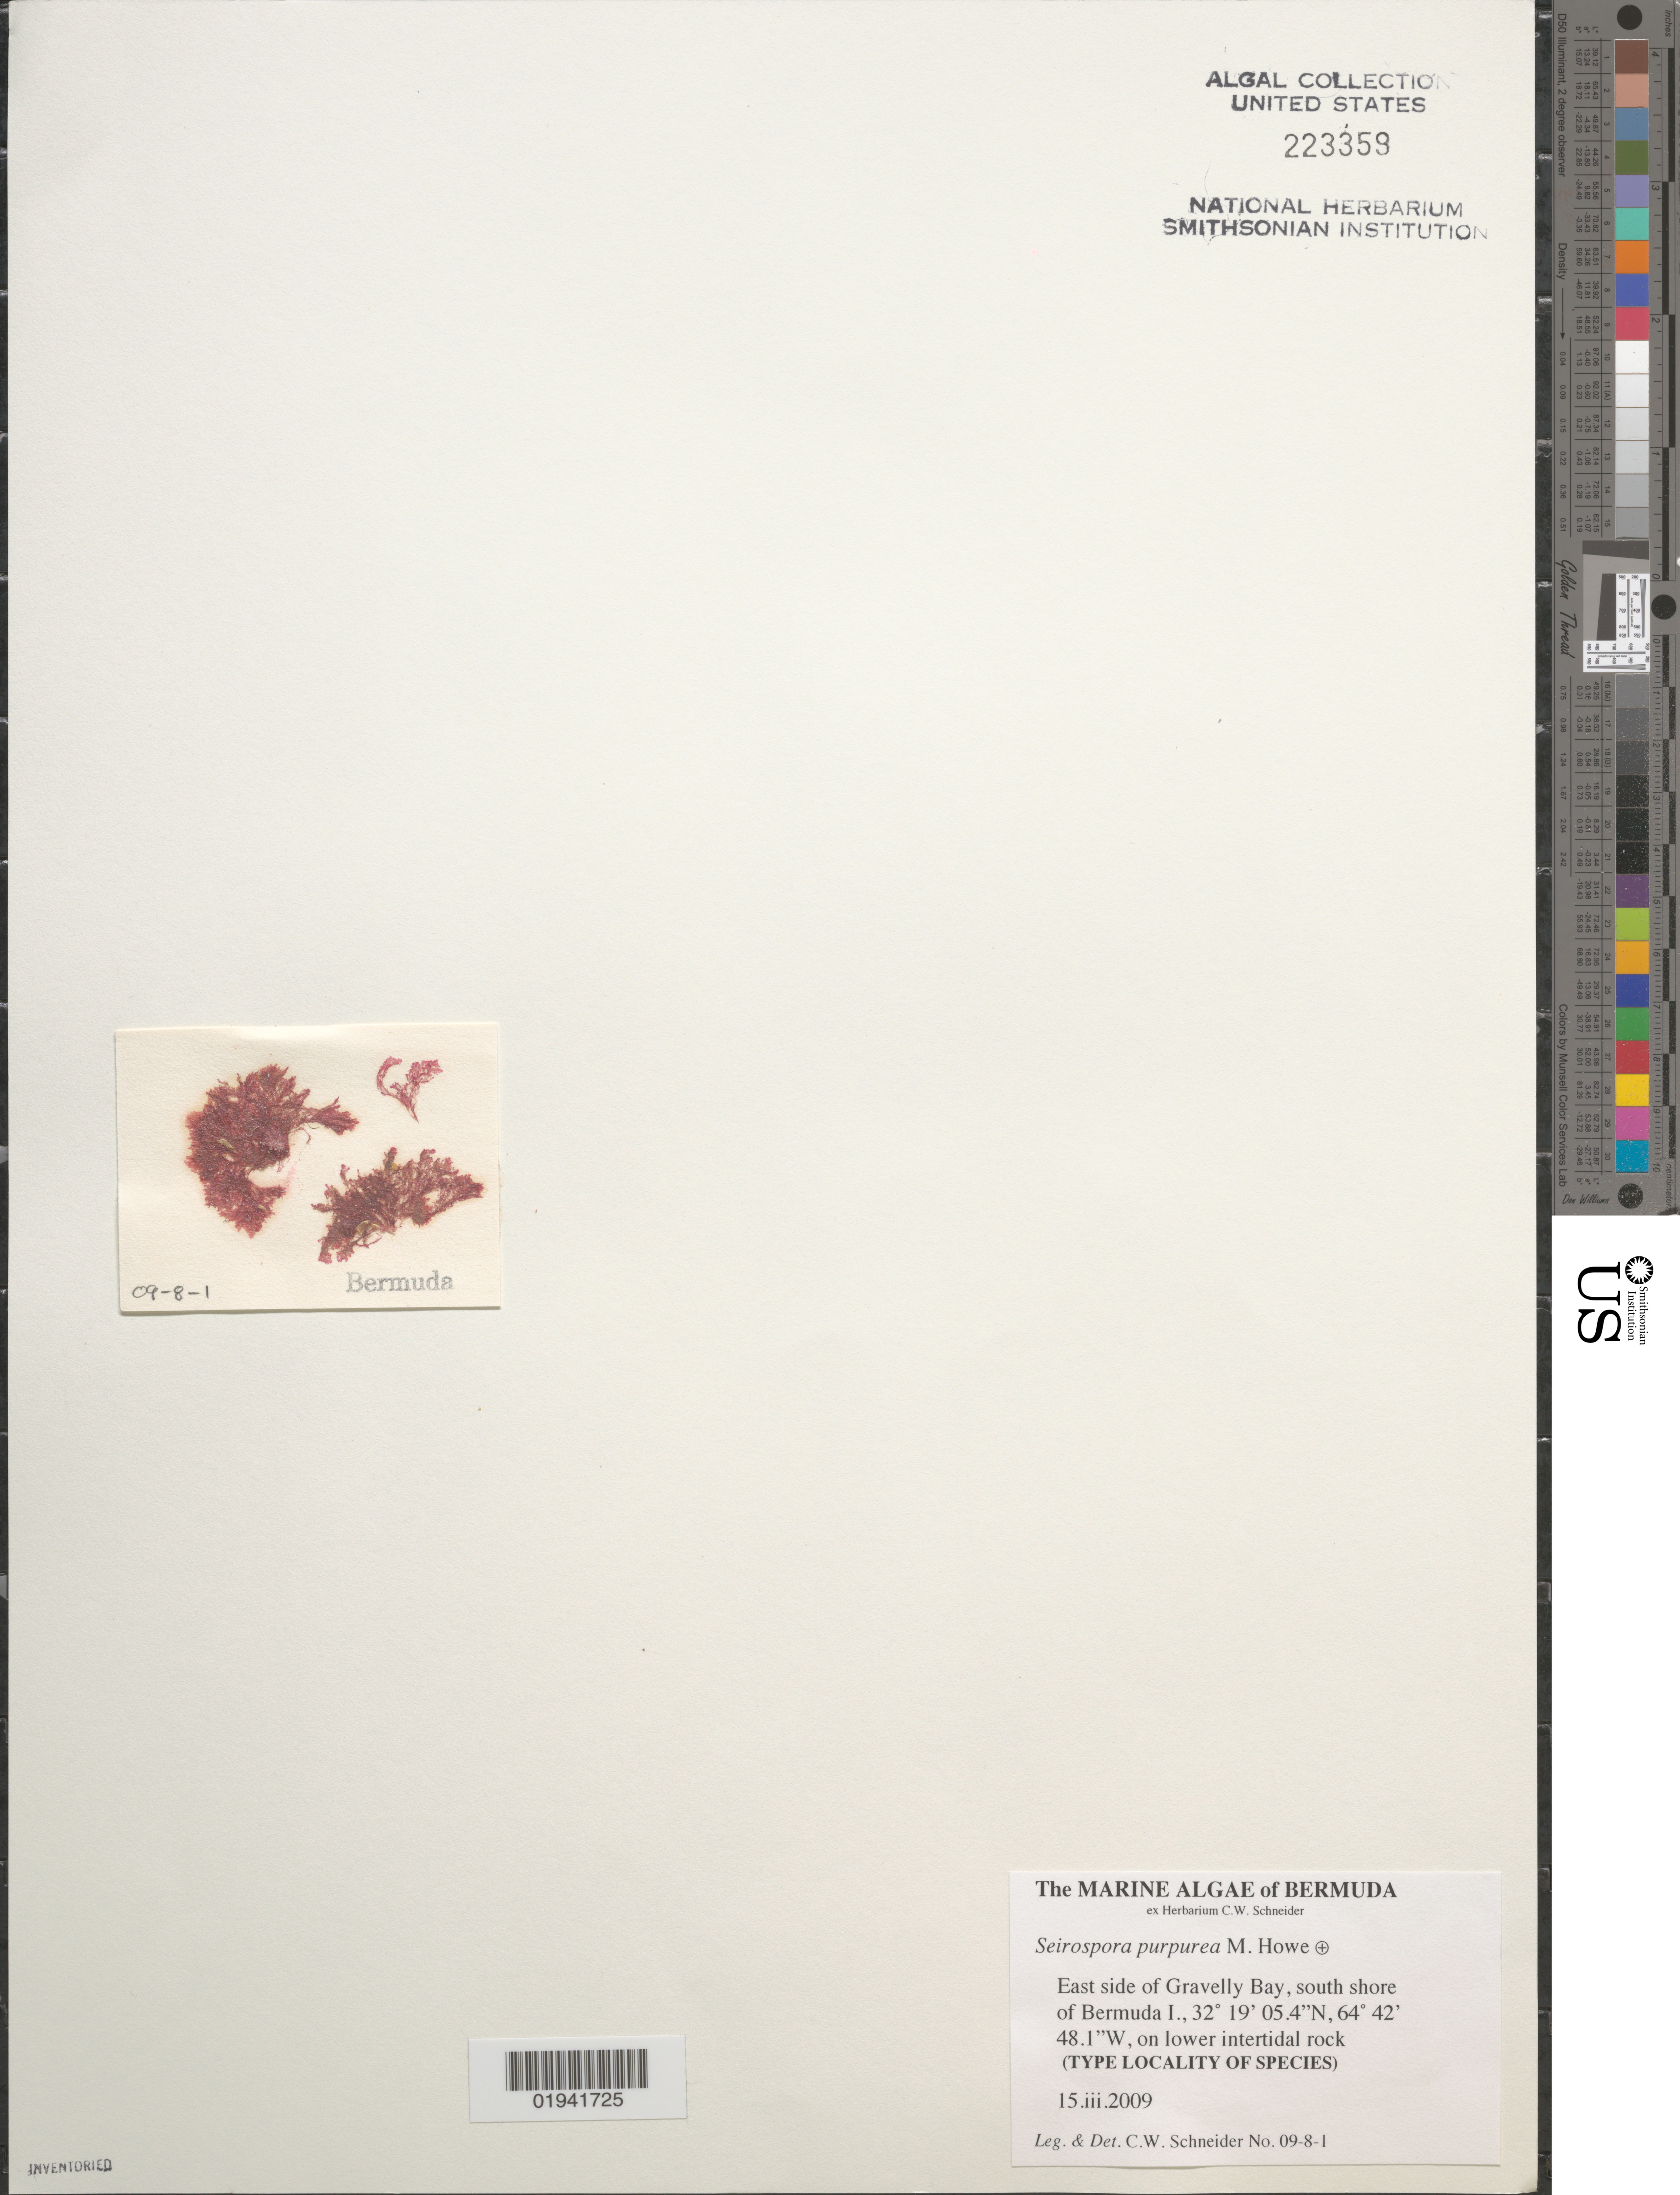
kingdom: Plantae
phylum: Rhodophyta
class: Florideophyceae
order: Ceramiales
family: Callithamniaceae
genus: Seirospora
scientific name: Seirospora purpurea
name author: M. Howe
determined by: Schneider, C. W.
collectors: C. W. Schneider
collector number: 09-8-1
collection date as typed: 15 Mar 2009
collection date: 2009-03-15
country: Bermuda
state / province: Smith's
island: Bermuda Island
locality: East side of Gravelly Bay, south shore of Bermuda Island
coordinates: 32 19'05.4"N, 64 42'48.1"W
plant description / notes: Topotype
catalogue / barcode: US 223359